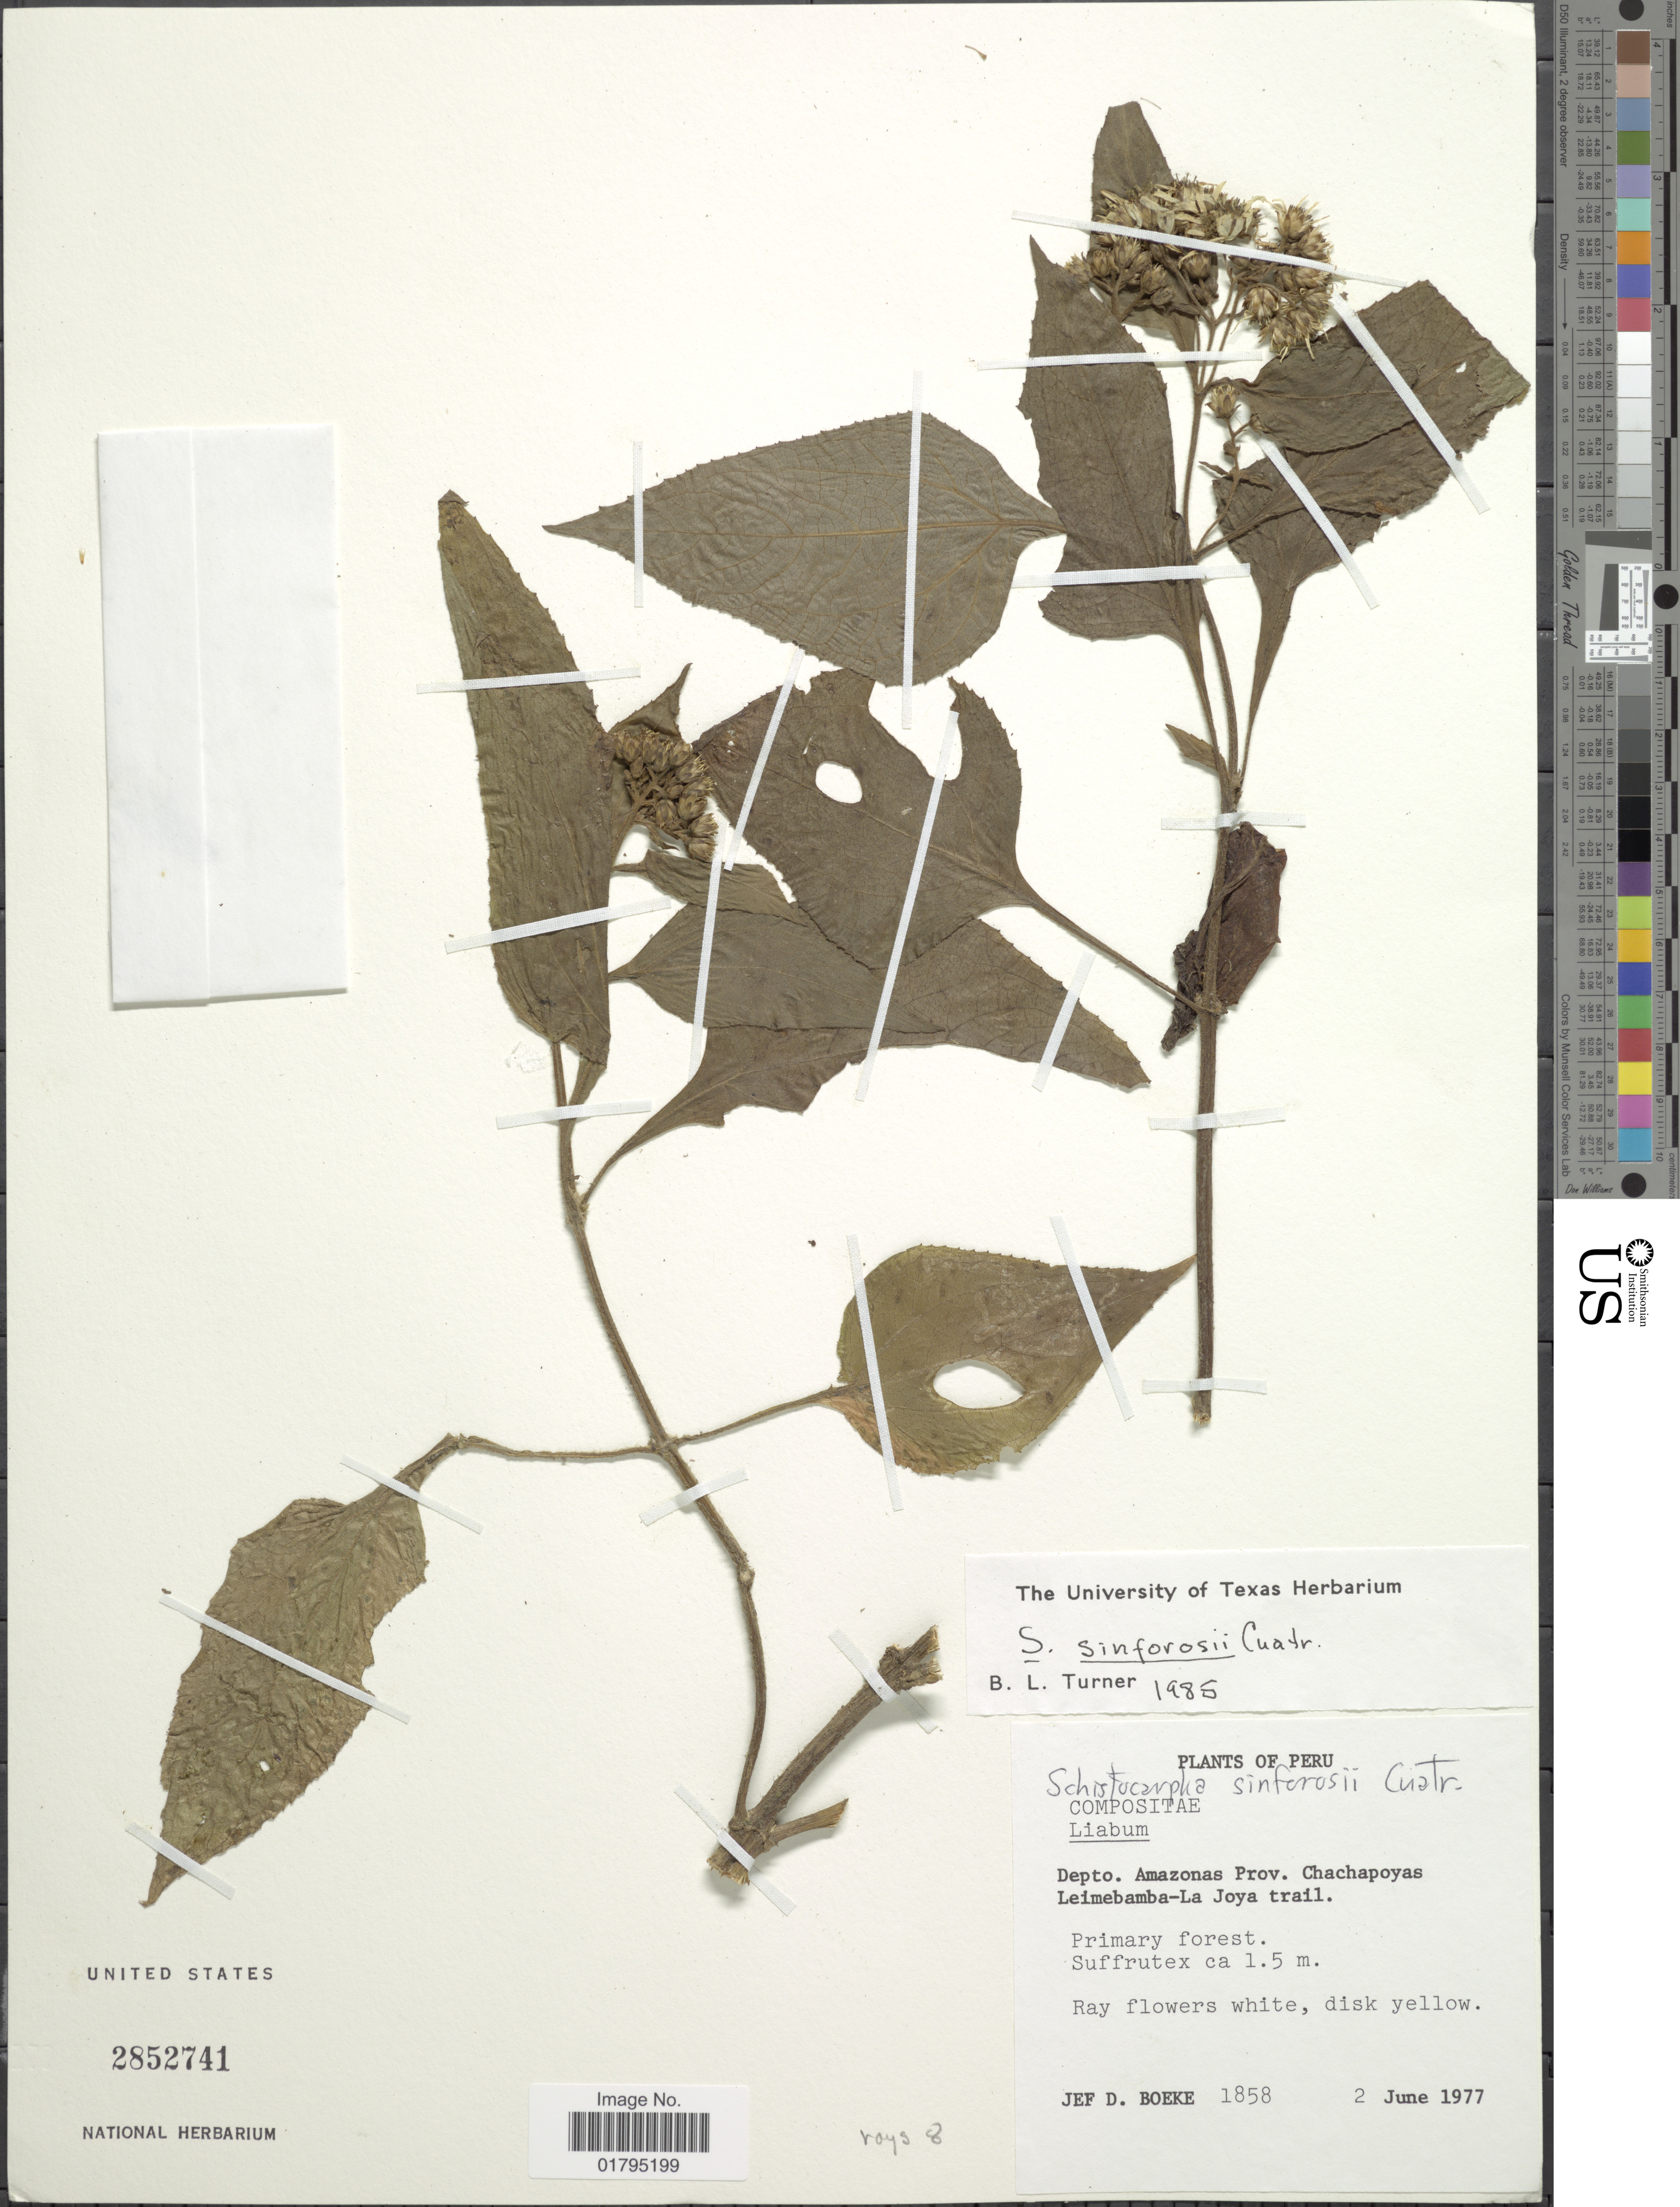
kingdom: Plantae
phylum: Tracheophyta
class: Magnoliopsida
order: Asterales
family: Asteraceae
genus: Schistocarpha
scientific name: Schistocarpha sinforosii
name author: Cuatrec.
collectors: J. D. Boeke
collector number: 1858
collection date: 1977-06-02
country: Peru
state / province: Amazonas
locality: Depto. Amazonas Prov. Chachapoyas. Leimebamba-La Joya trail.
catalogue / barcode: US 2852741